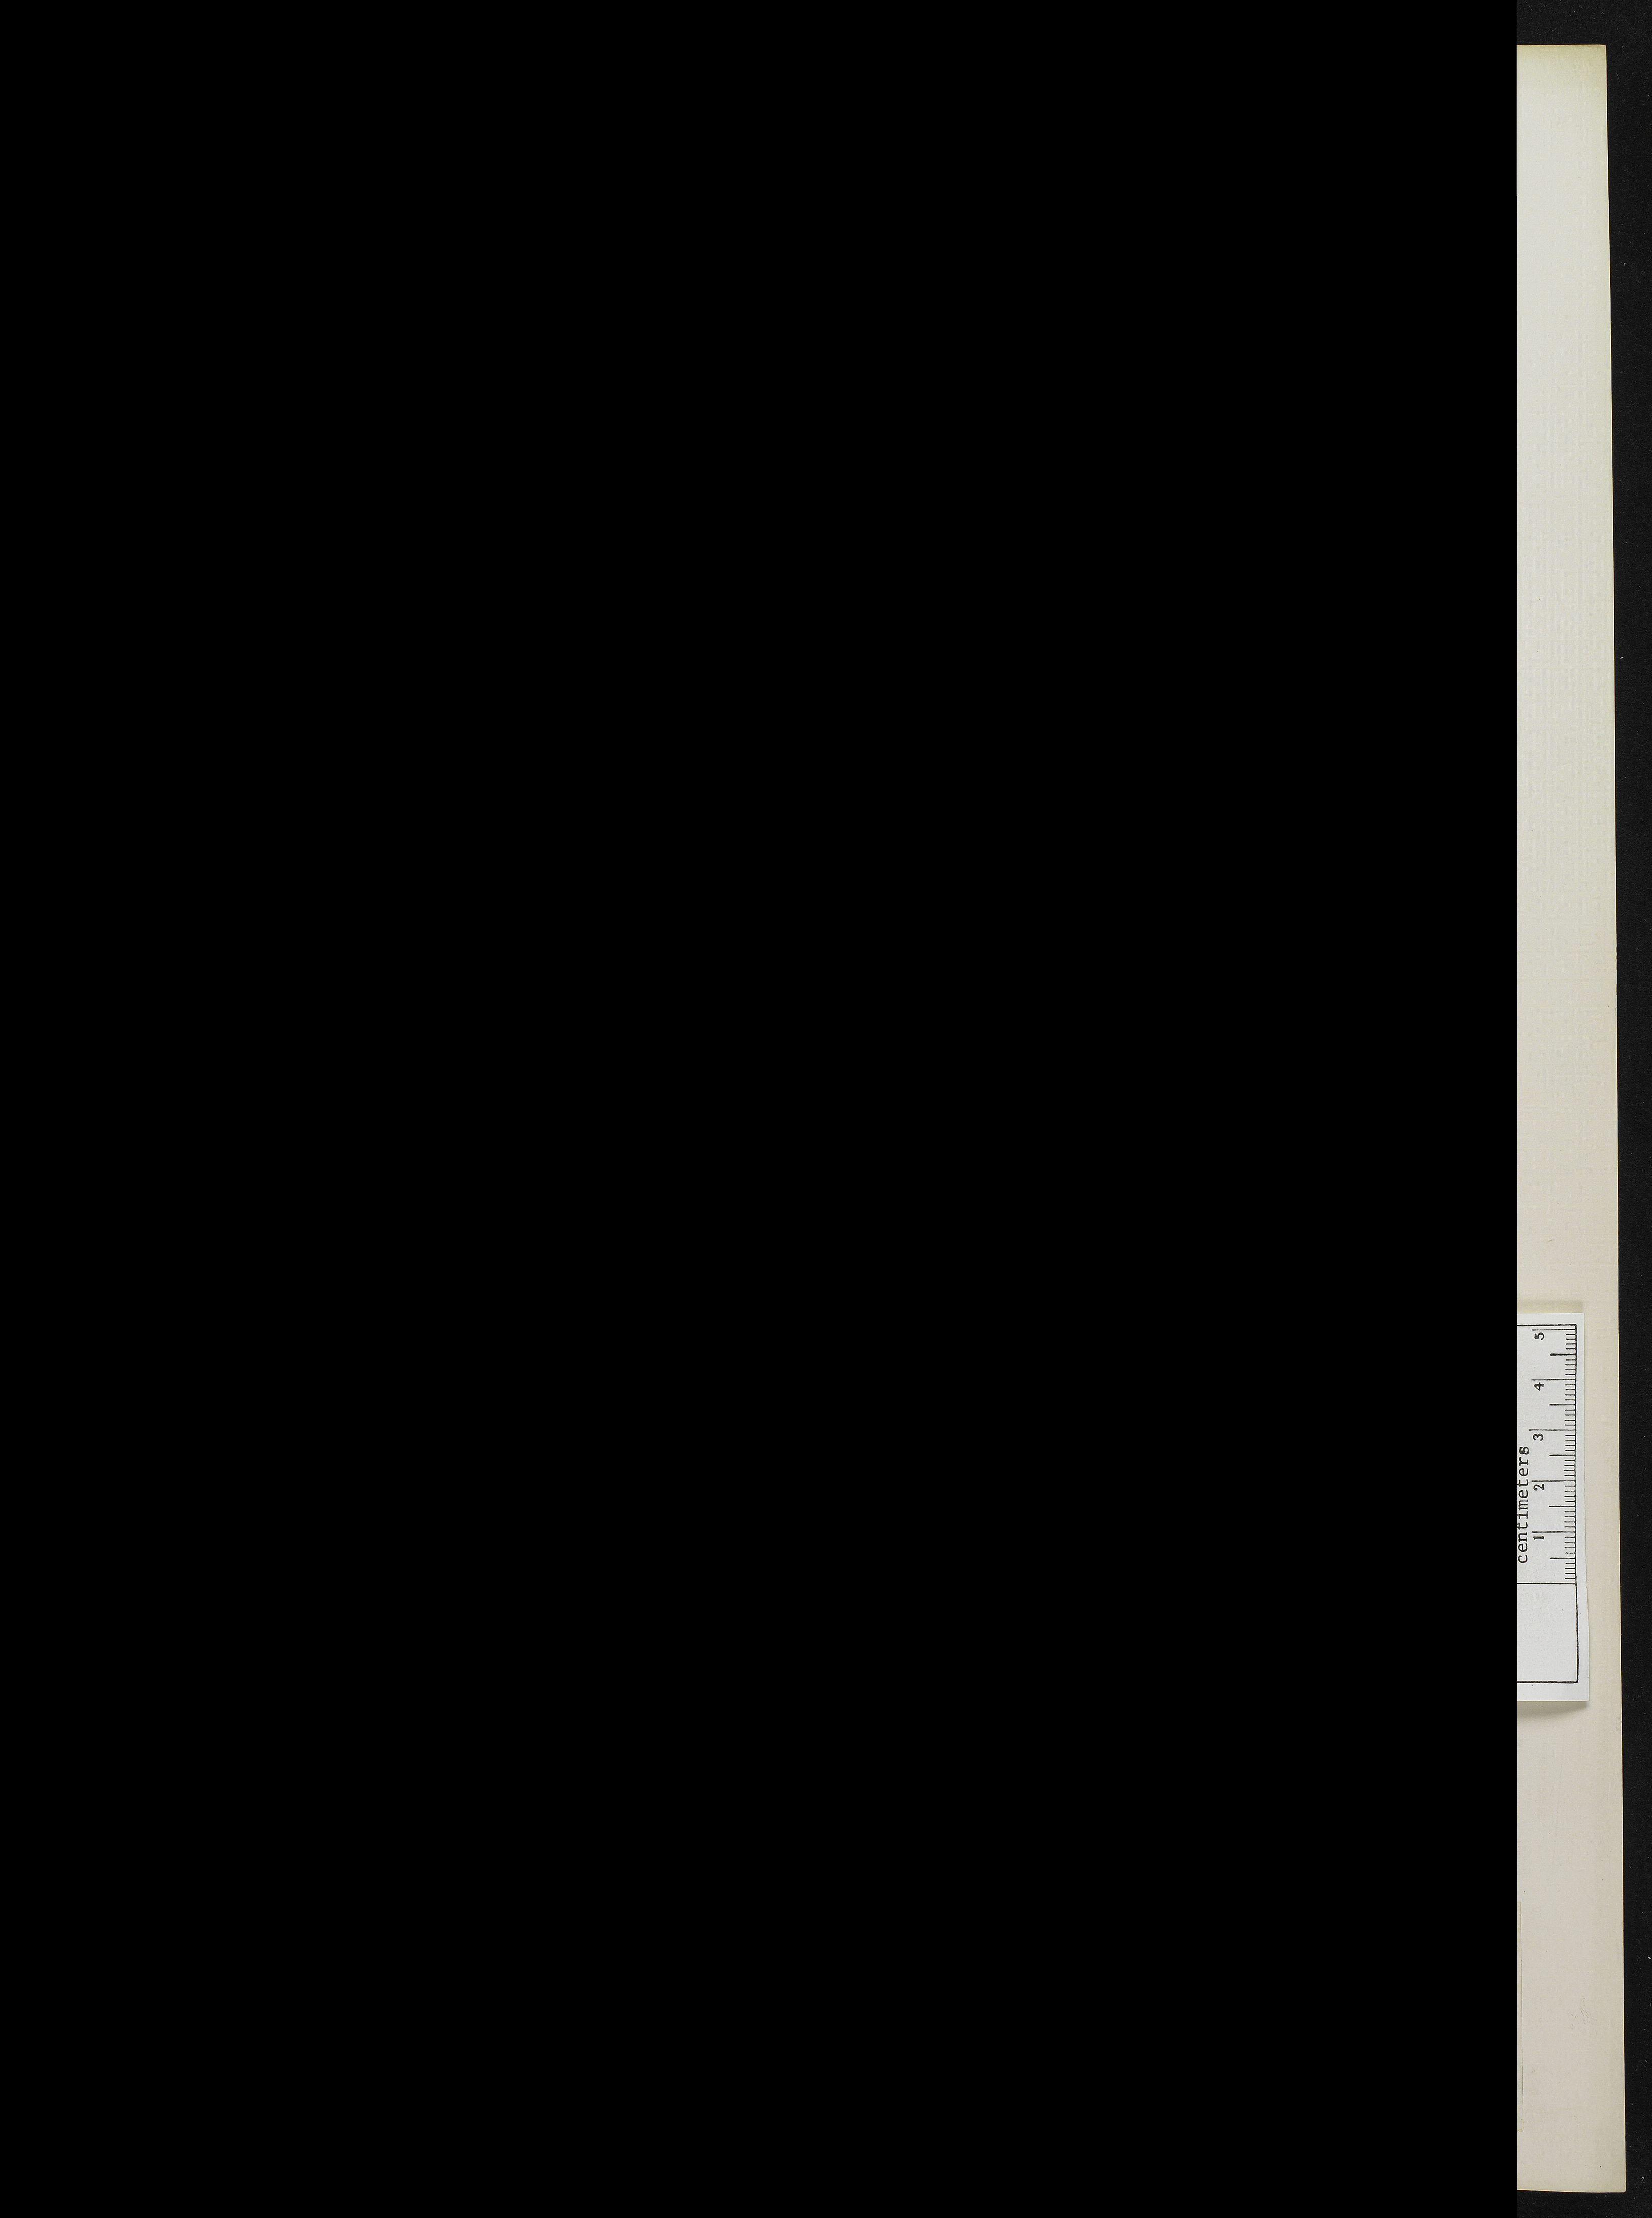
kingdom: Plantae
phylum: Tracheophyta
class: Liliopsida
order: Poales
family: Xyridaceae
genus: Xyris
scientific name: Xyris sp.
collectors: F. Straub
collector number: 41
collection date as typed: Jan 1896 to -- Mar 1896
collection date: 1896-01/1896-03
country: Liberia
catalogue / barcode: US 270645